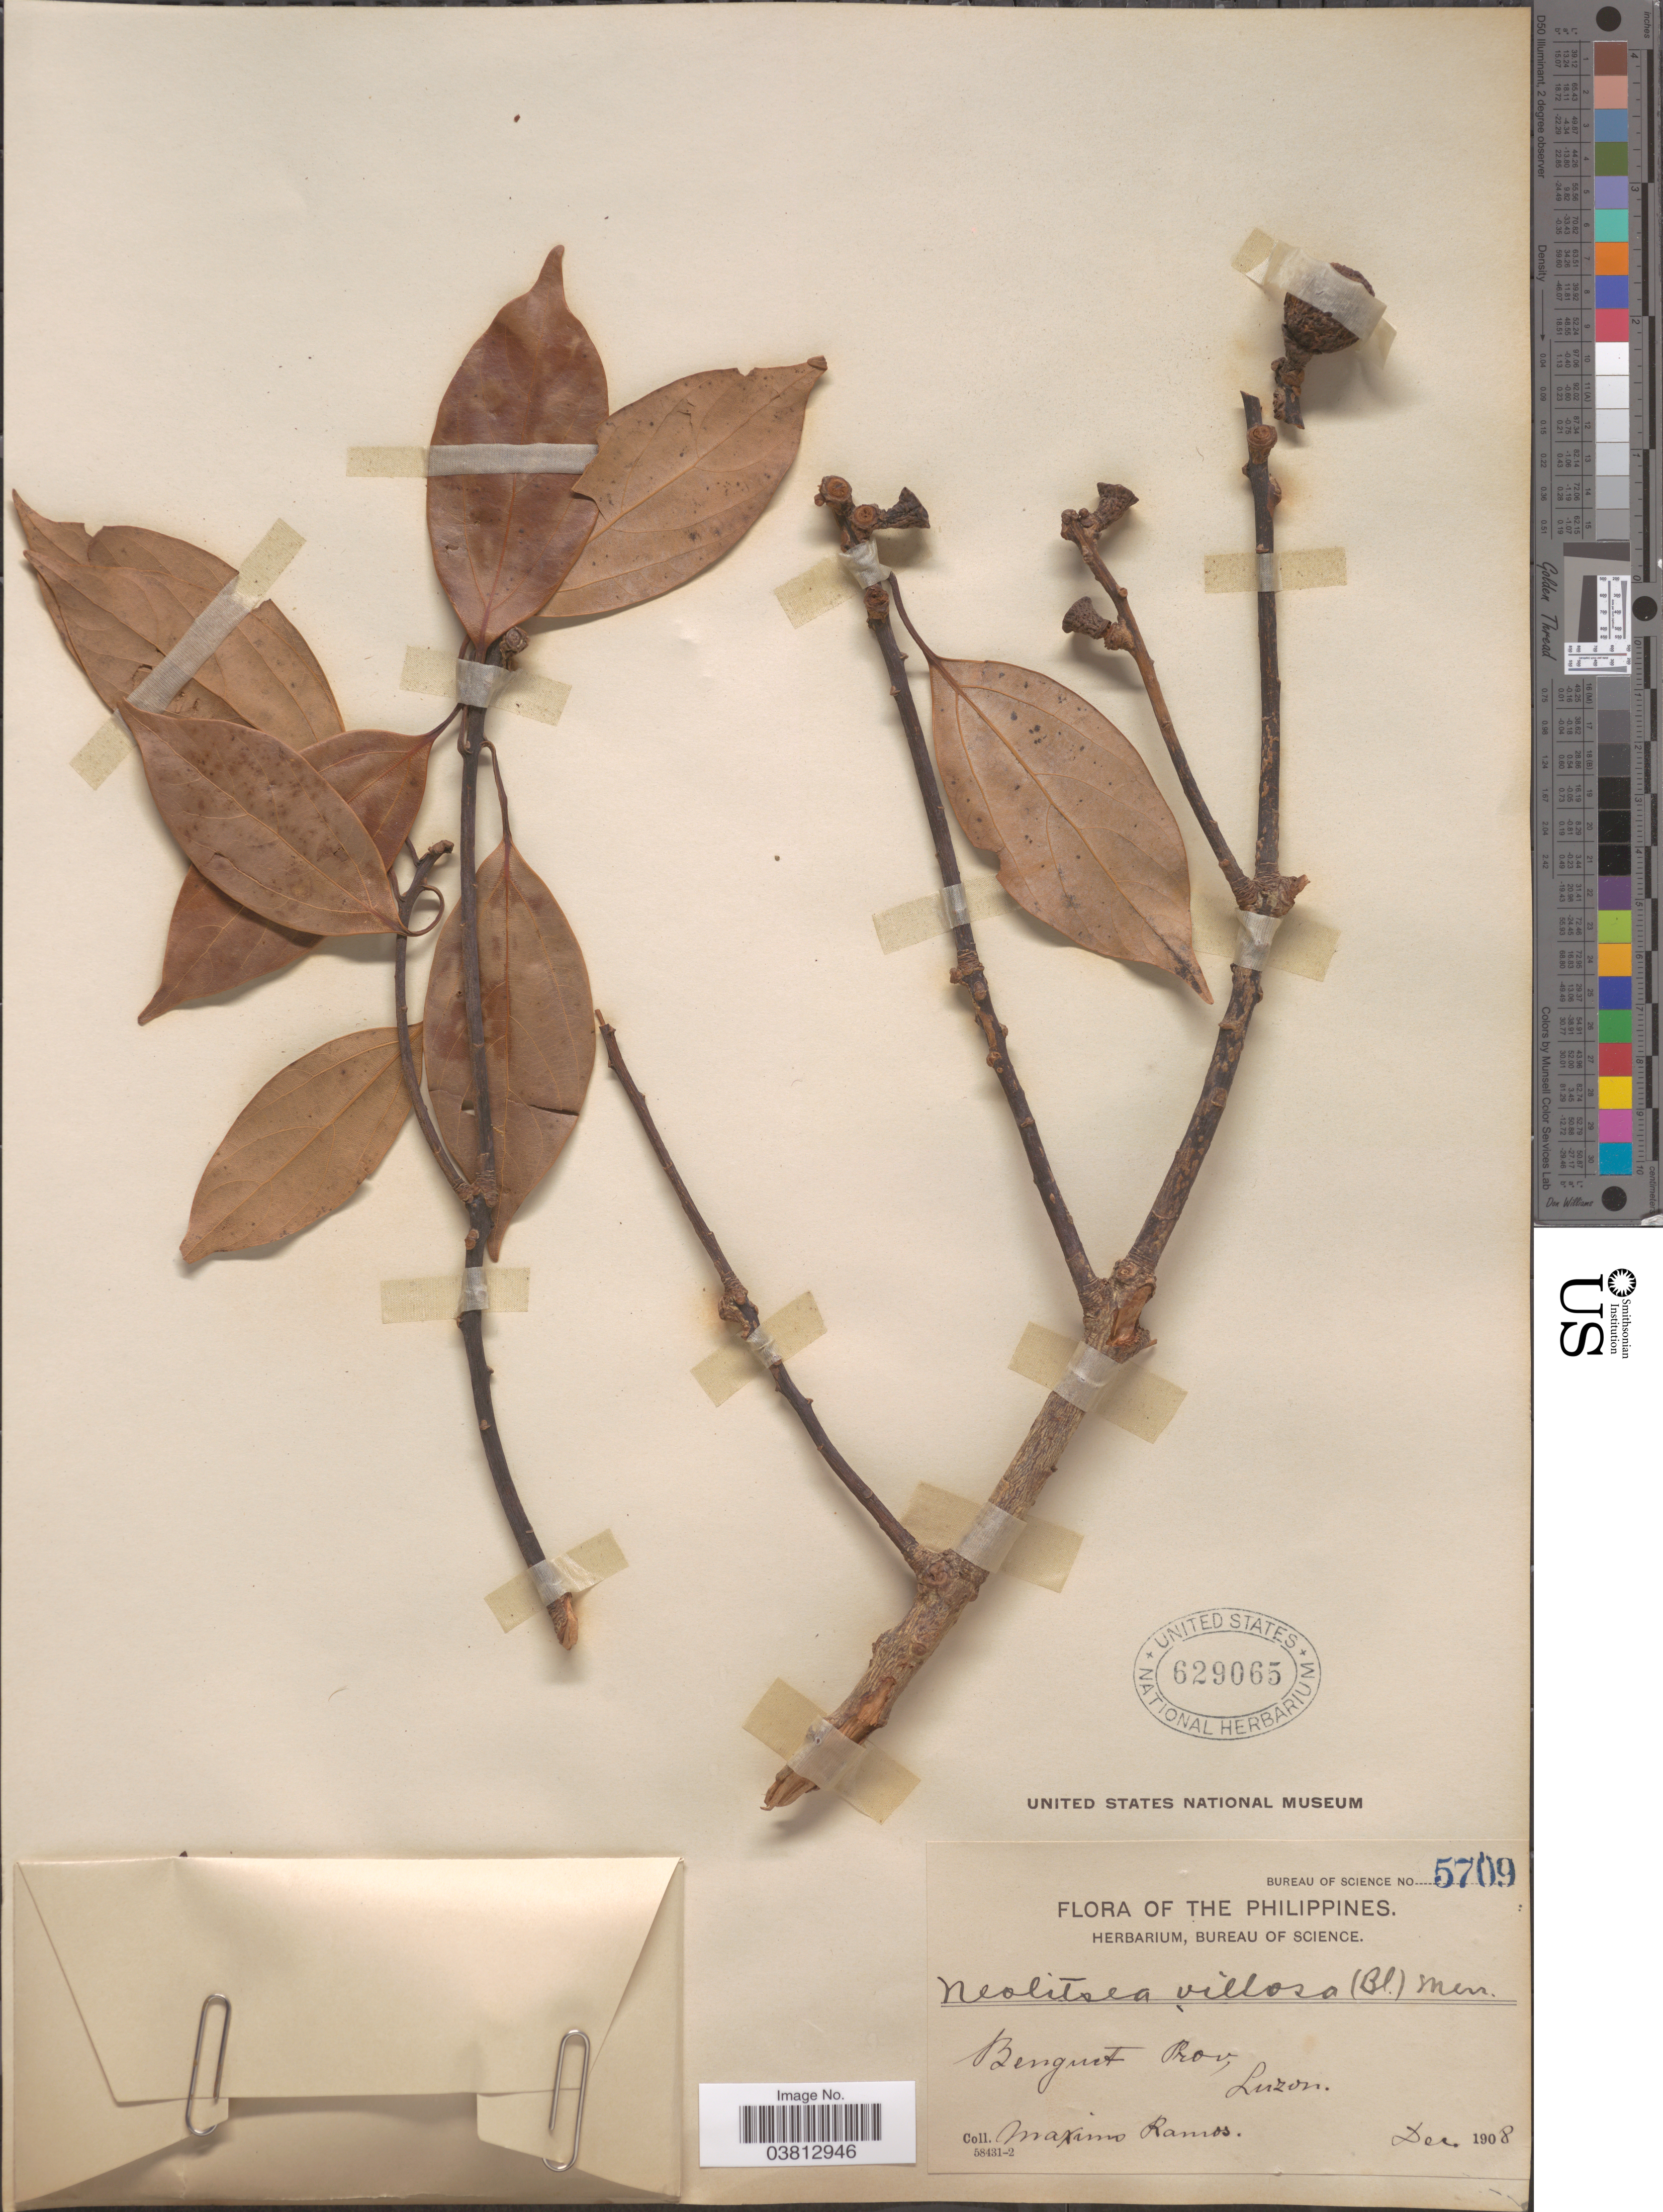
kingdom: Plantae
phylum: Tracheophyta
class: Magnoliopsida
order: Laurales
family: Lauraceae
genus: Neolitsea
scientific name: Neolitsea villosa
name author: (Blume) Merr.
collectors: M. Ramos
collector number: Bureau of Science 5709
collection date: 1908-12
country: Philippines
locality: Benguet Prov., Luzon.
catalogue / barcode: US 629065